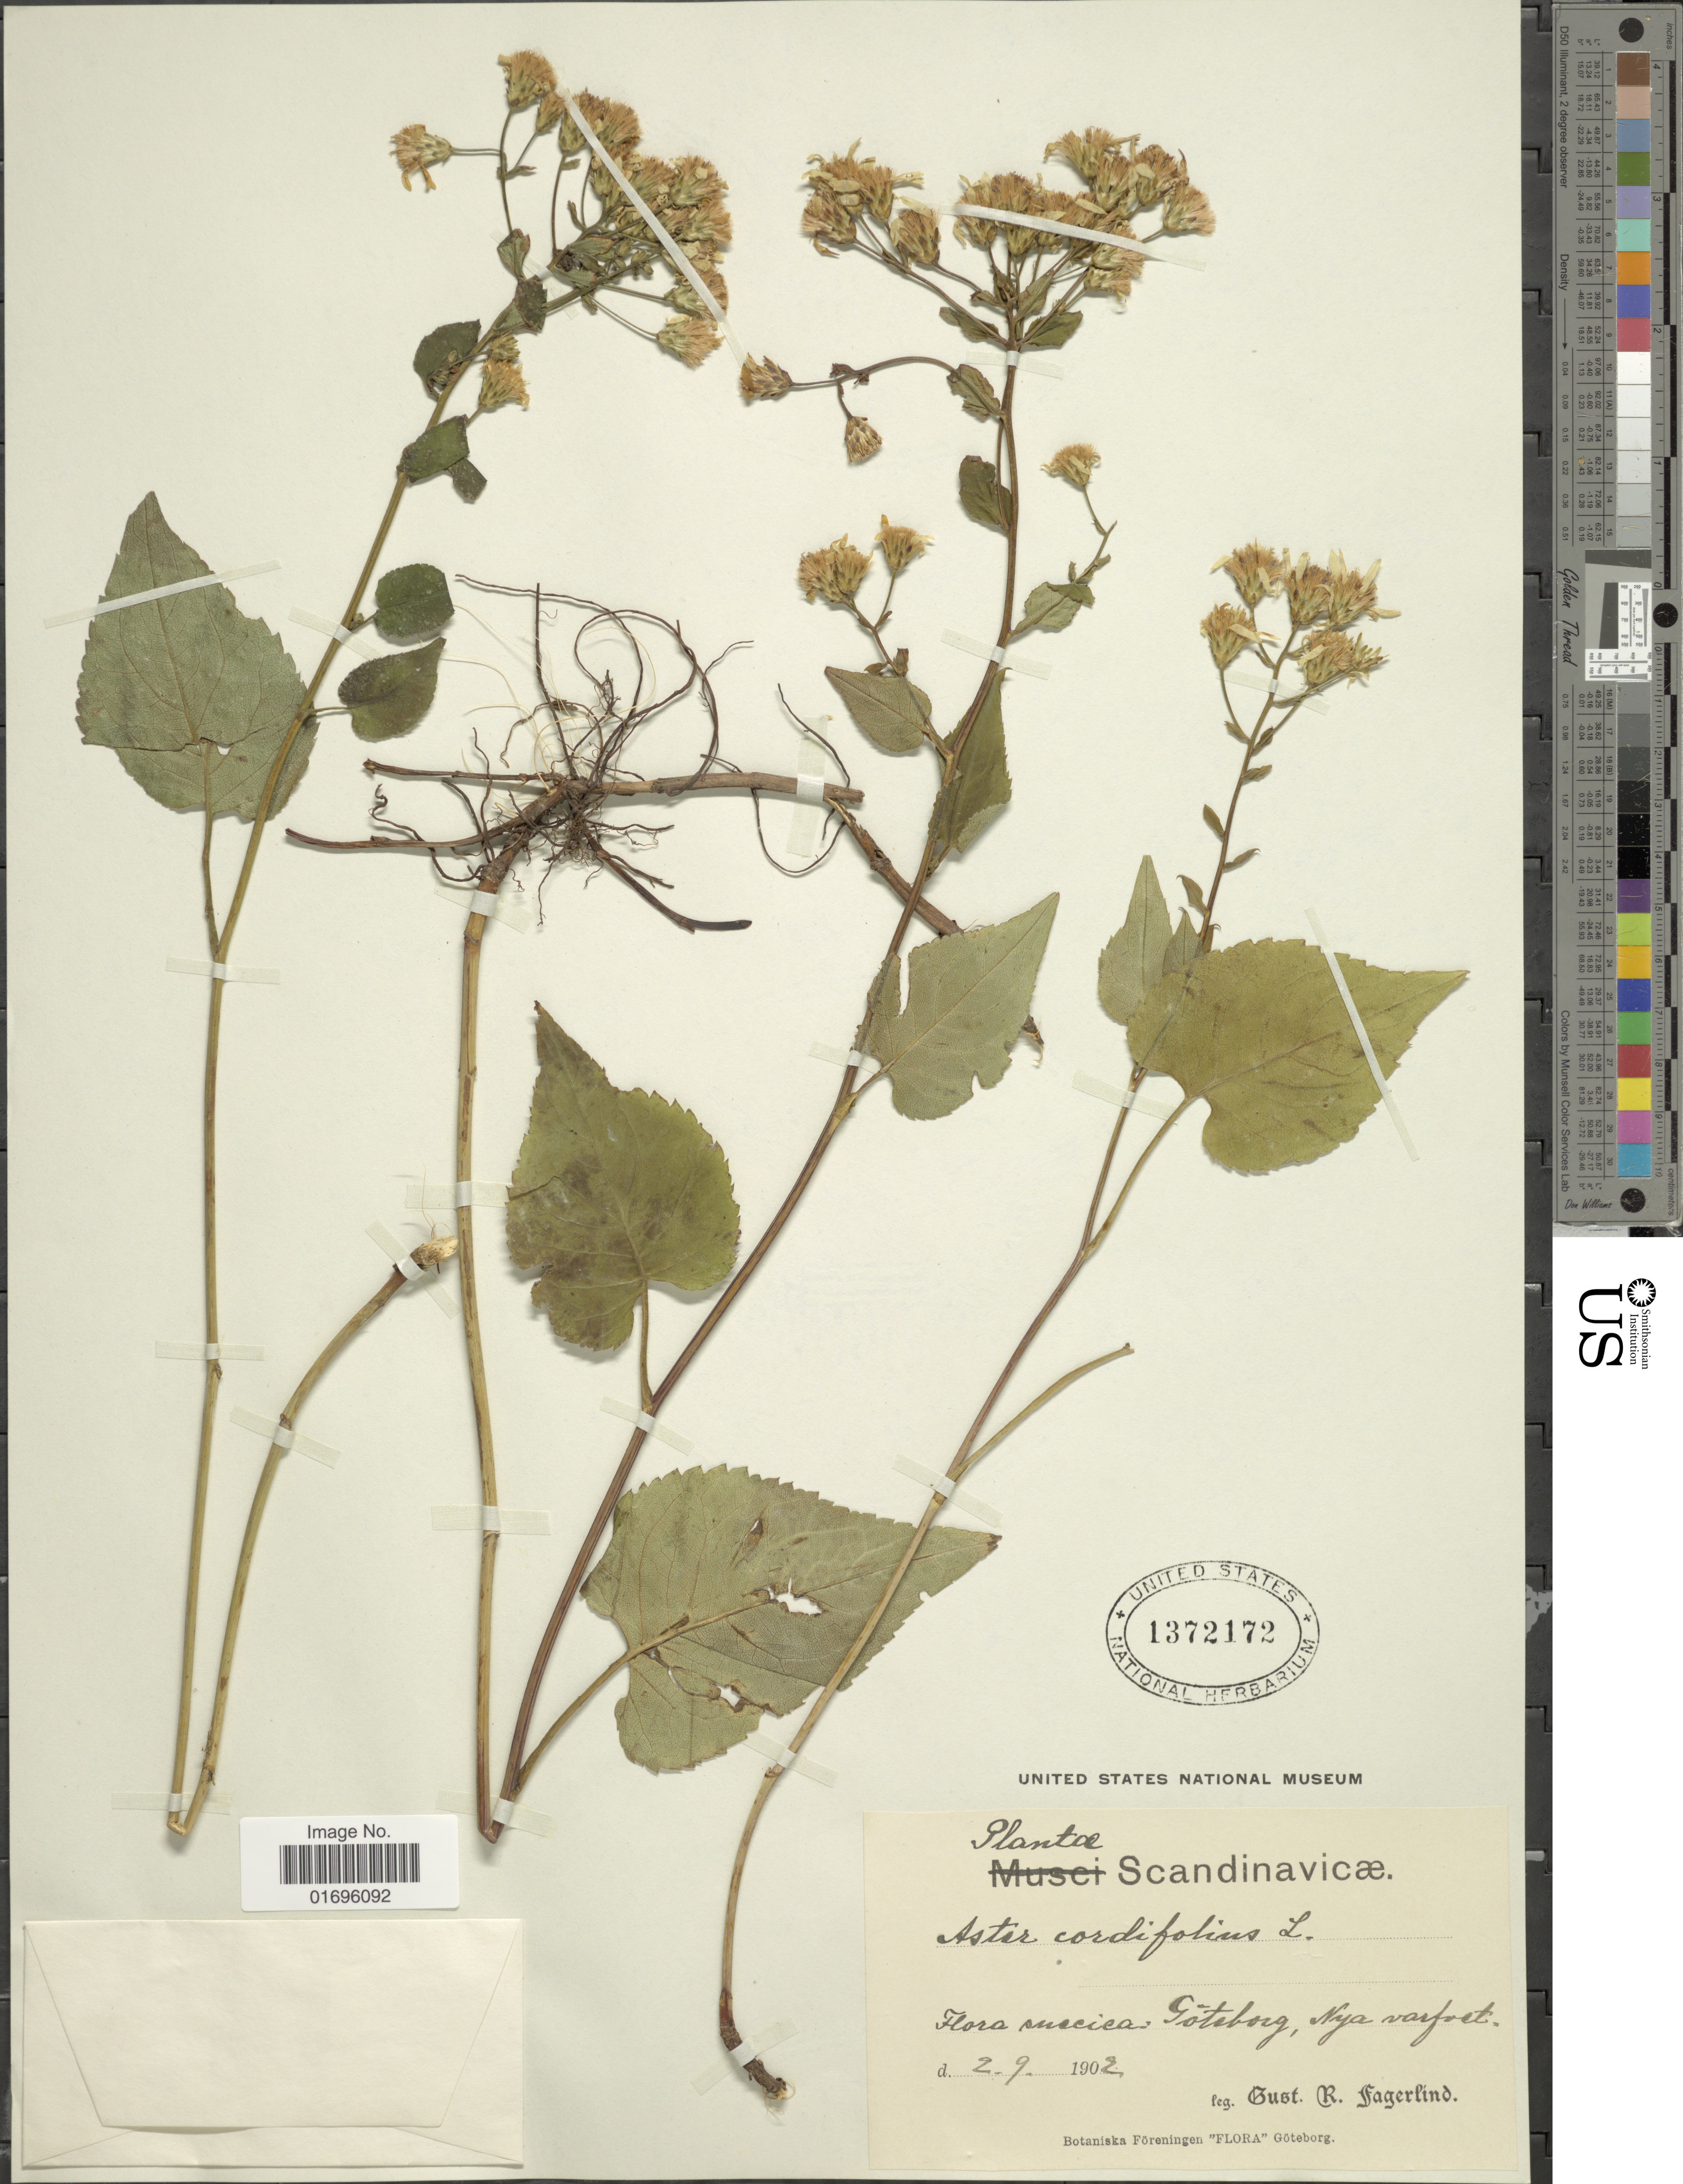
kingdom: Plantae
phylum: Tracheophyta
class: Magnoliopsida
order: Asterales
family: Asteraceae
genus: Symphyotrichum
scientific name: Symphyotrichum cordifolium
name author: (L.) G.L. Nesom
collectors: C. Fagerlind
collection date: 1902-09-02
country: Sweden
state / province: Västra Götaland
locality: Scandinavicæ. Suecia. Göteborg, Nya varfvet [ = Nya Varvet]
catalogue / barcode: US 1372172